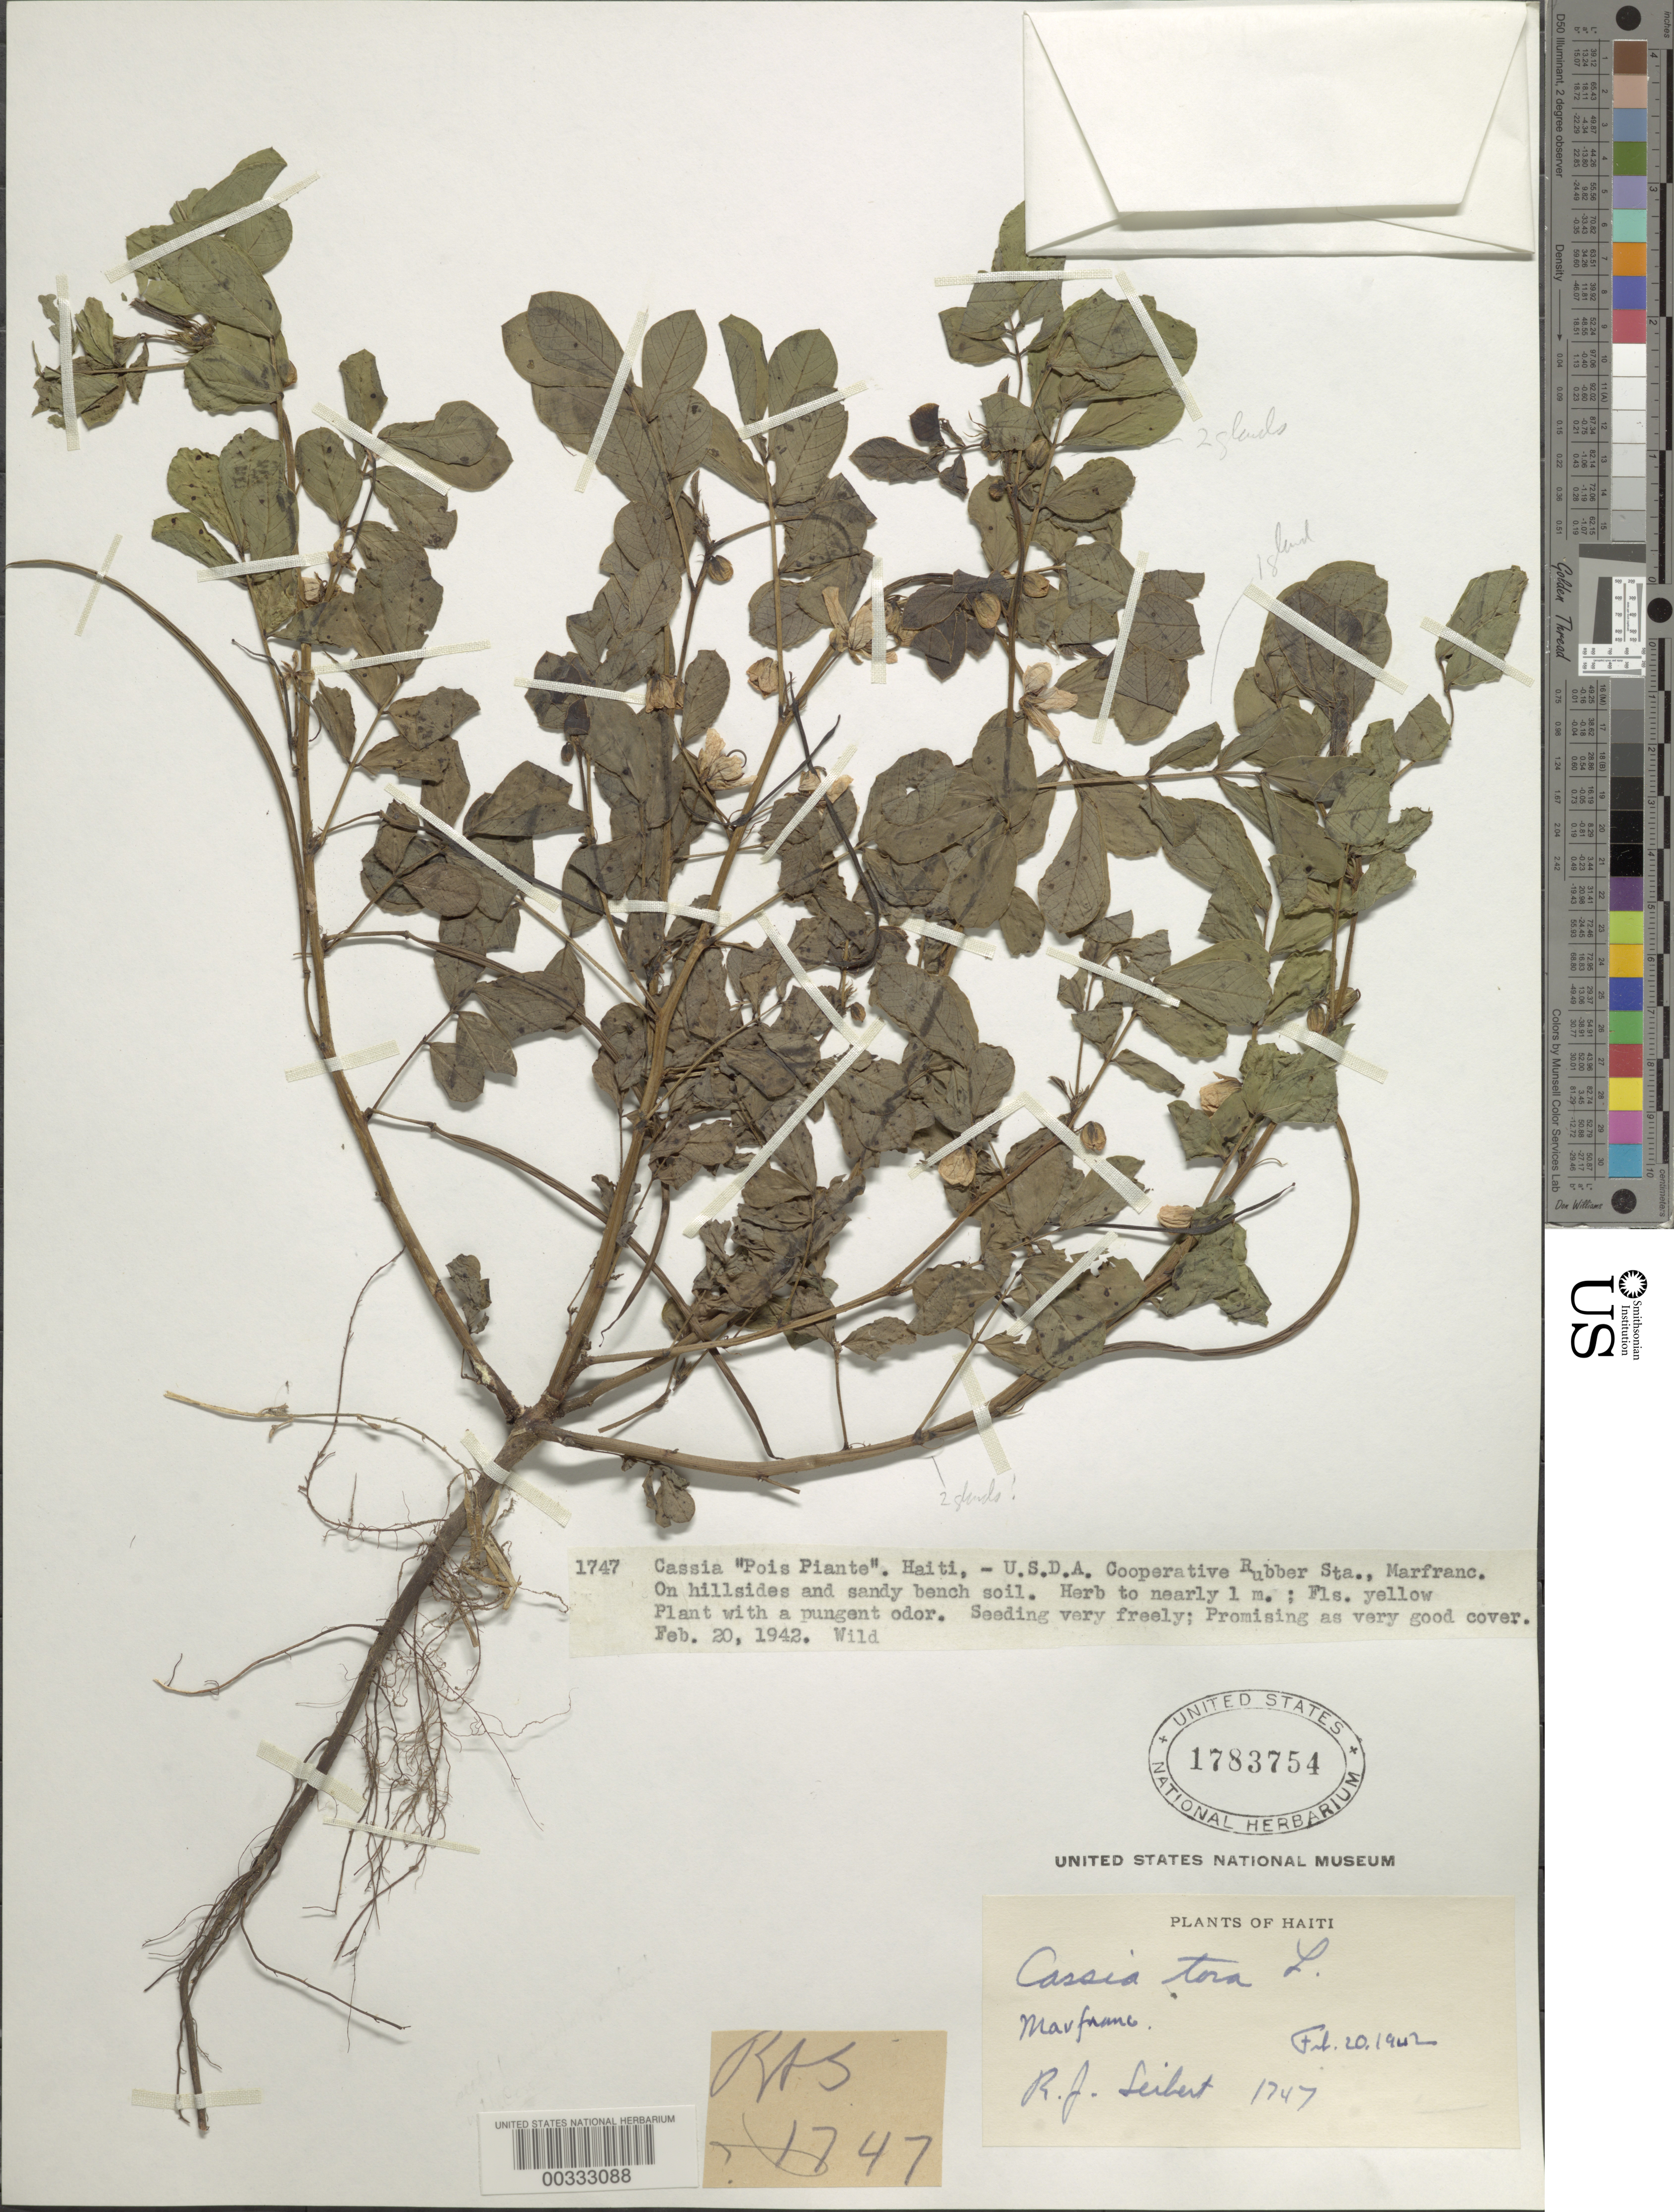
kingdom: Plantae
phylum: Tracheophyta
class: Magnoliopsida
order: Fabales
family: Fabaceae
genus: Senna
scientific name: Senna obtusifolia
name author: (L.) H.S. Irwin & Barneby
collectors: R. J. Seibert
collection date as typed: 20 Feb 1942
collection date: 1942-02-20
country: Haiti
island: Hispaniola Island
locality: U.s.d.a. cooperative rubber station, marfranc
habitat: On hillsides and sandy bench soil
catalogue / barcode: US 1783754